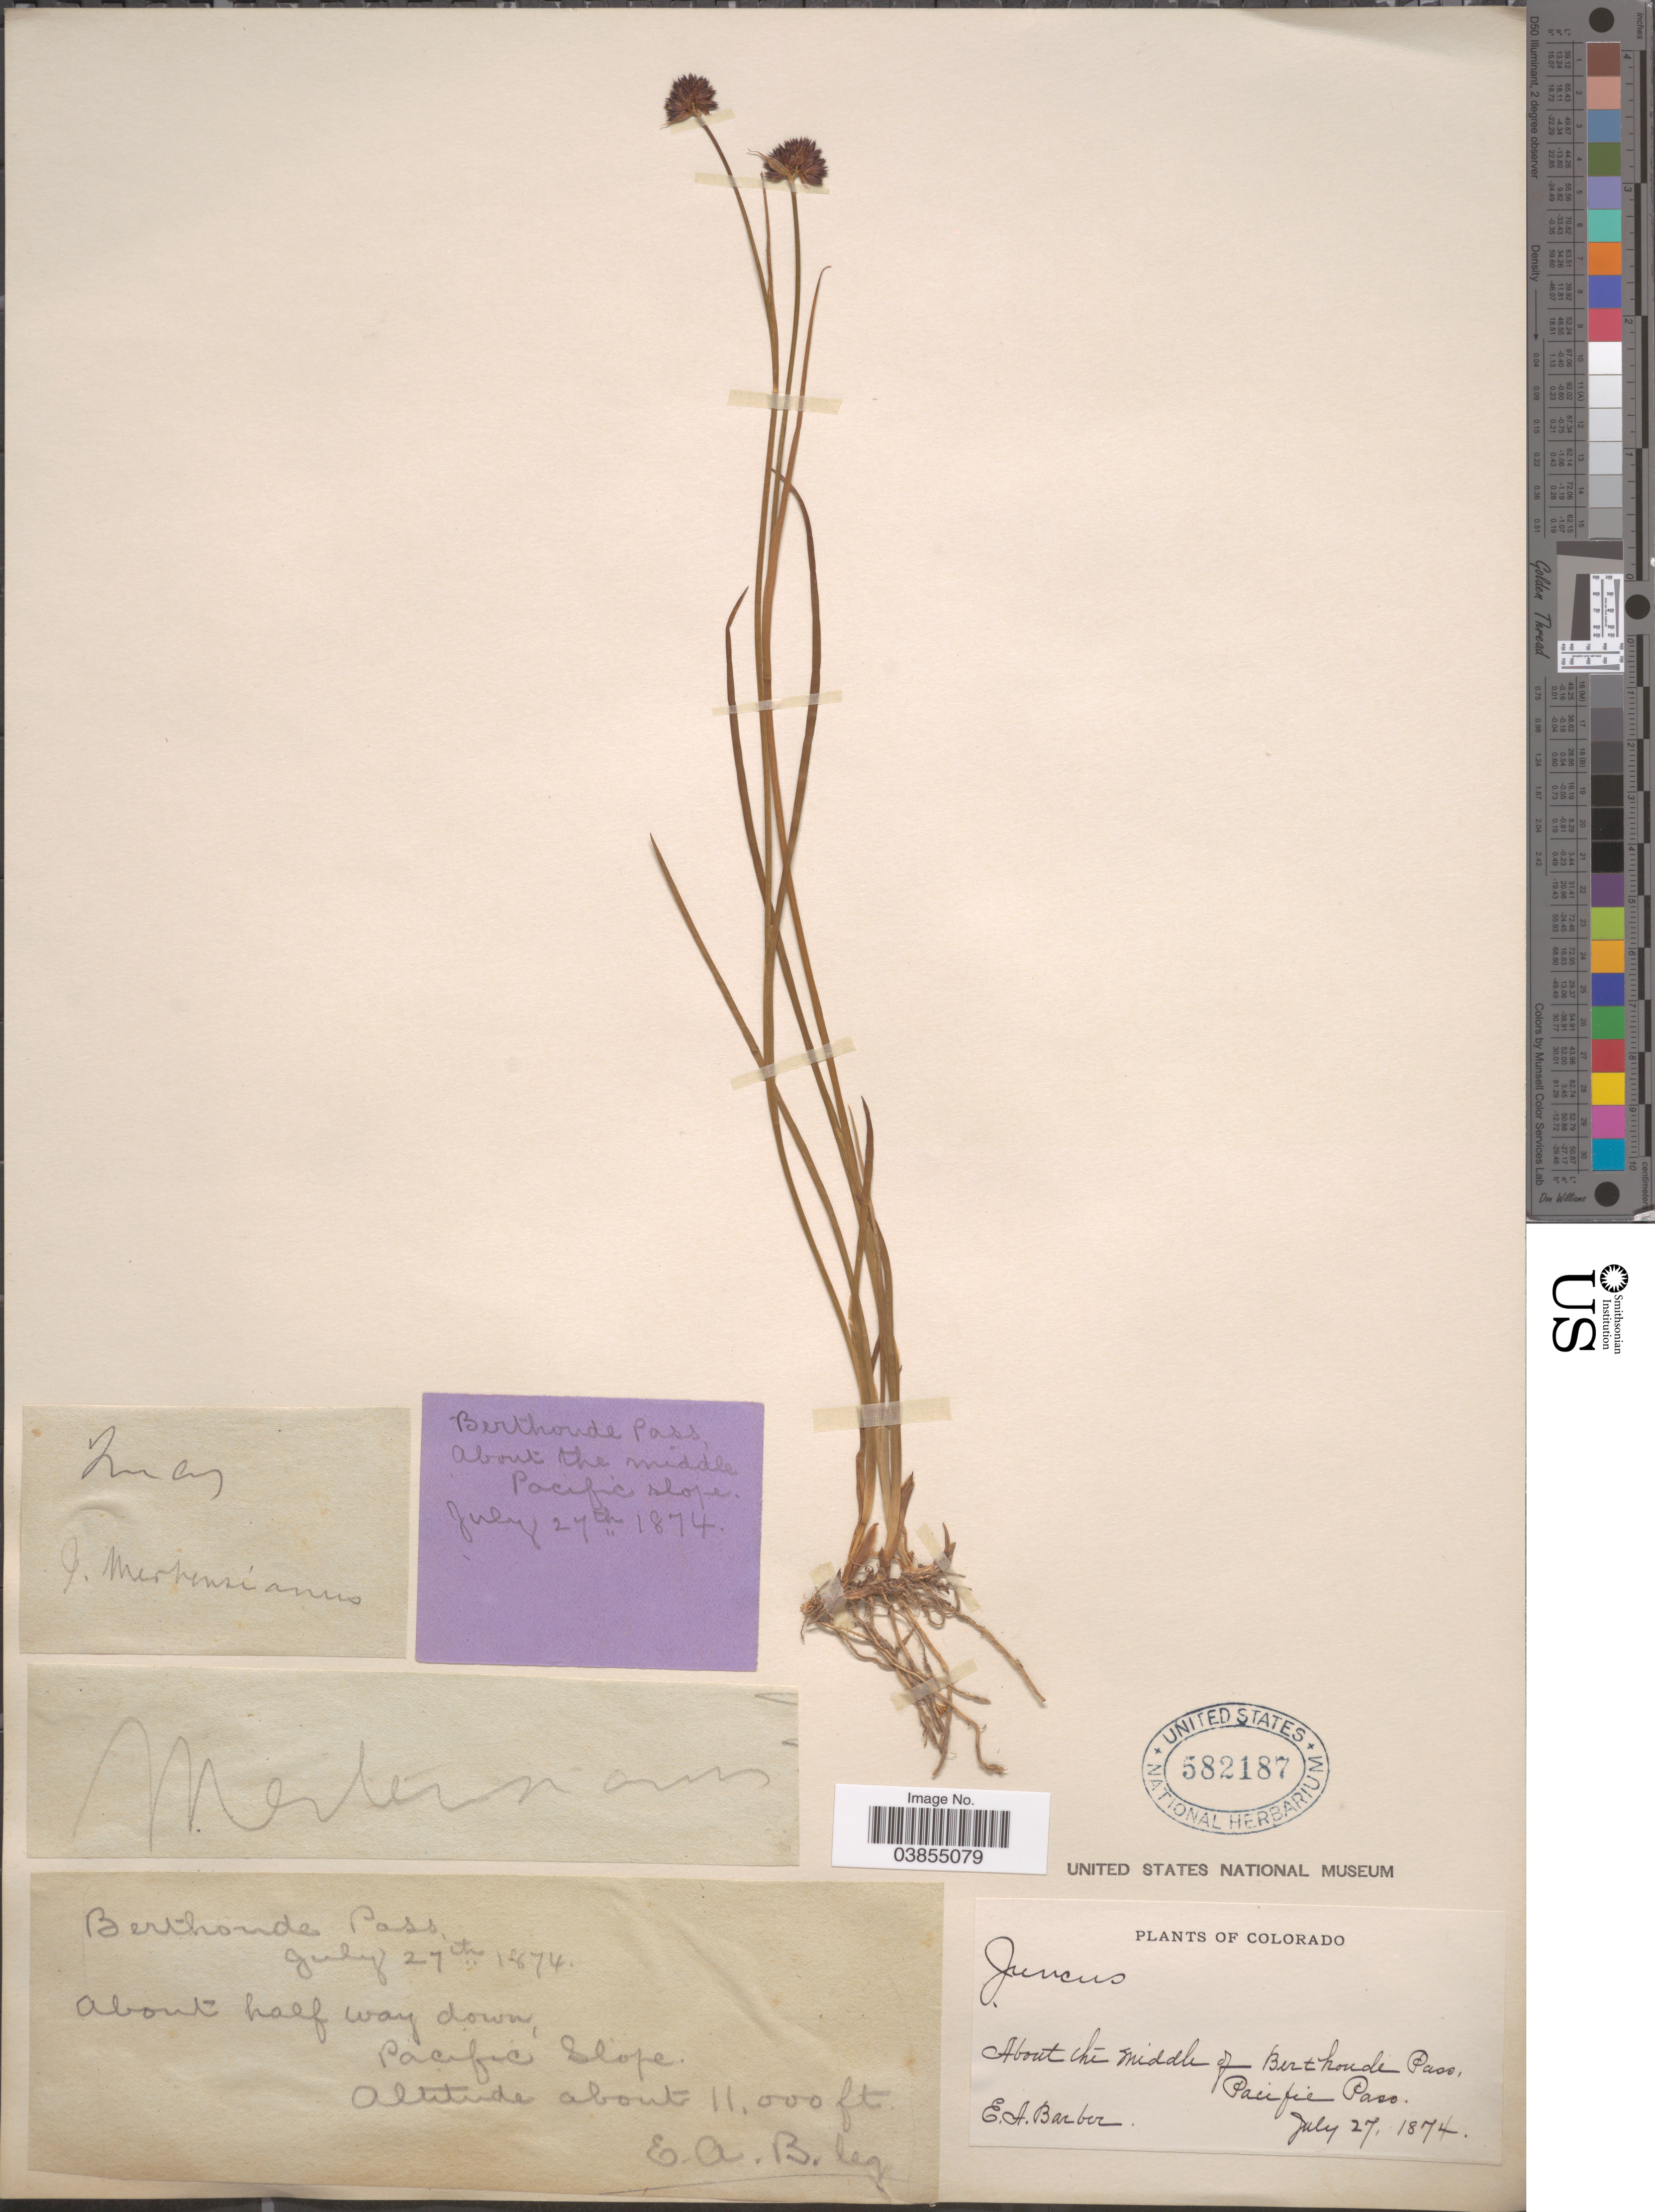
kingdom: Plantae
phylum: Tracheophyta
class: Liliopsida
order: Poales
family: Juncaceae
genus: Juncus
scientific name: Juncus mertensianus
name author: Bong.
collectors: E. Barber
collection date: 1874-07-27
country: United States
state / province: Colorado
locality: Berthoude Pass. About half way down, Pacific Slope. About the middle of Berthoude Pass, Pacific Pass.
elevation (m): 3353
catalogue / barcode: US 582187